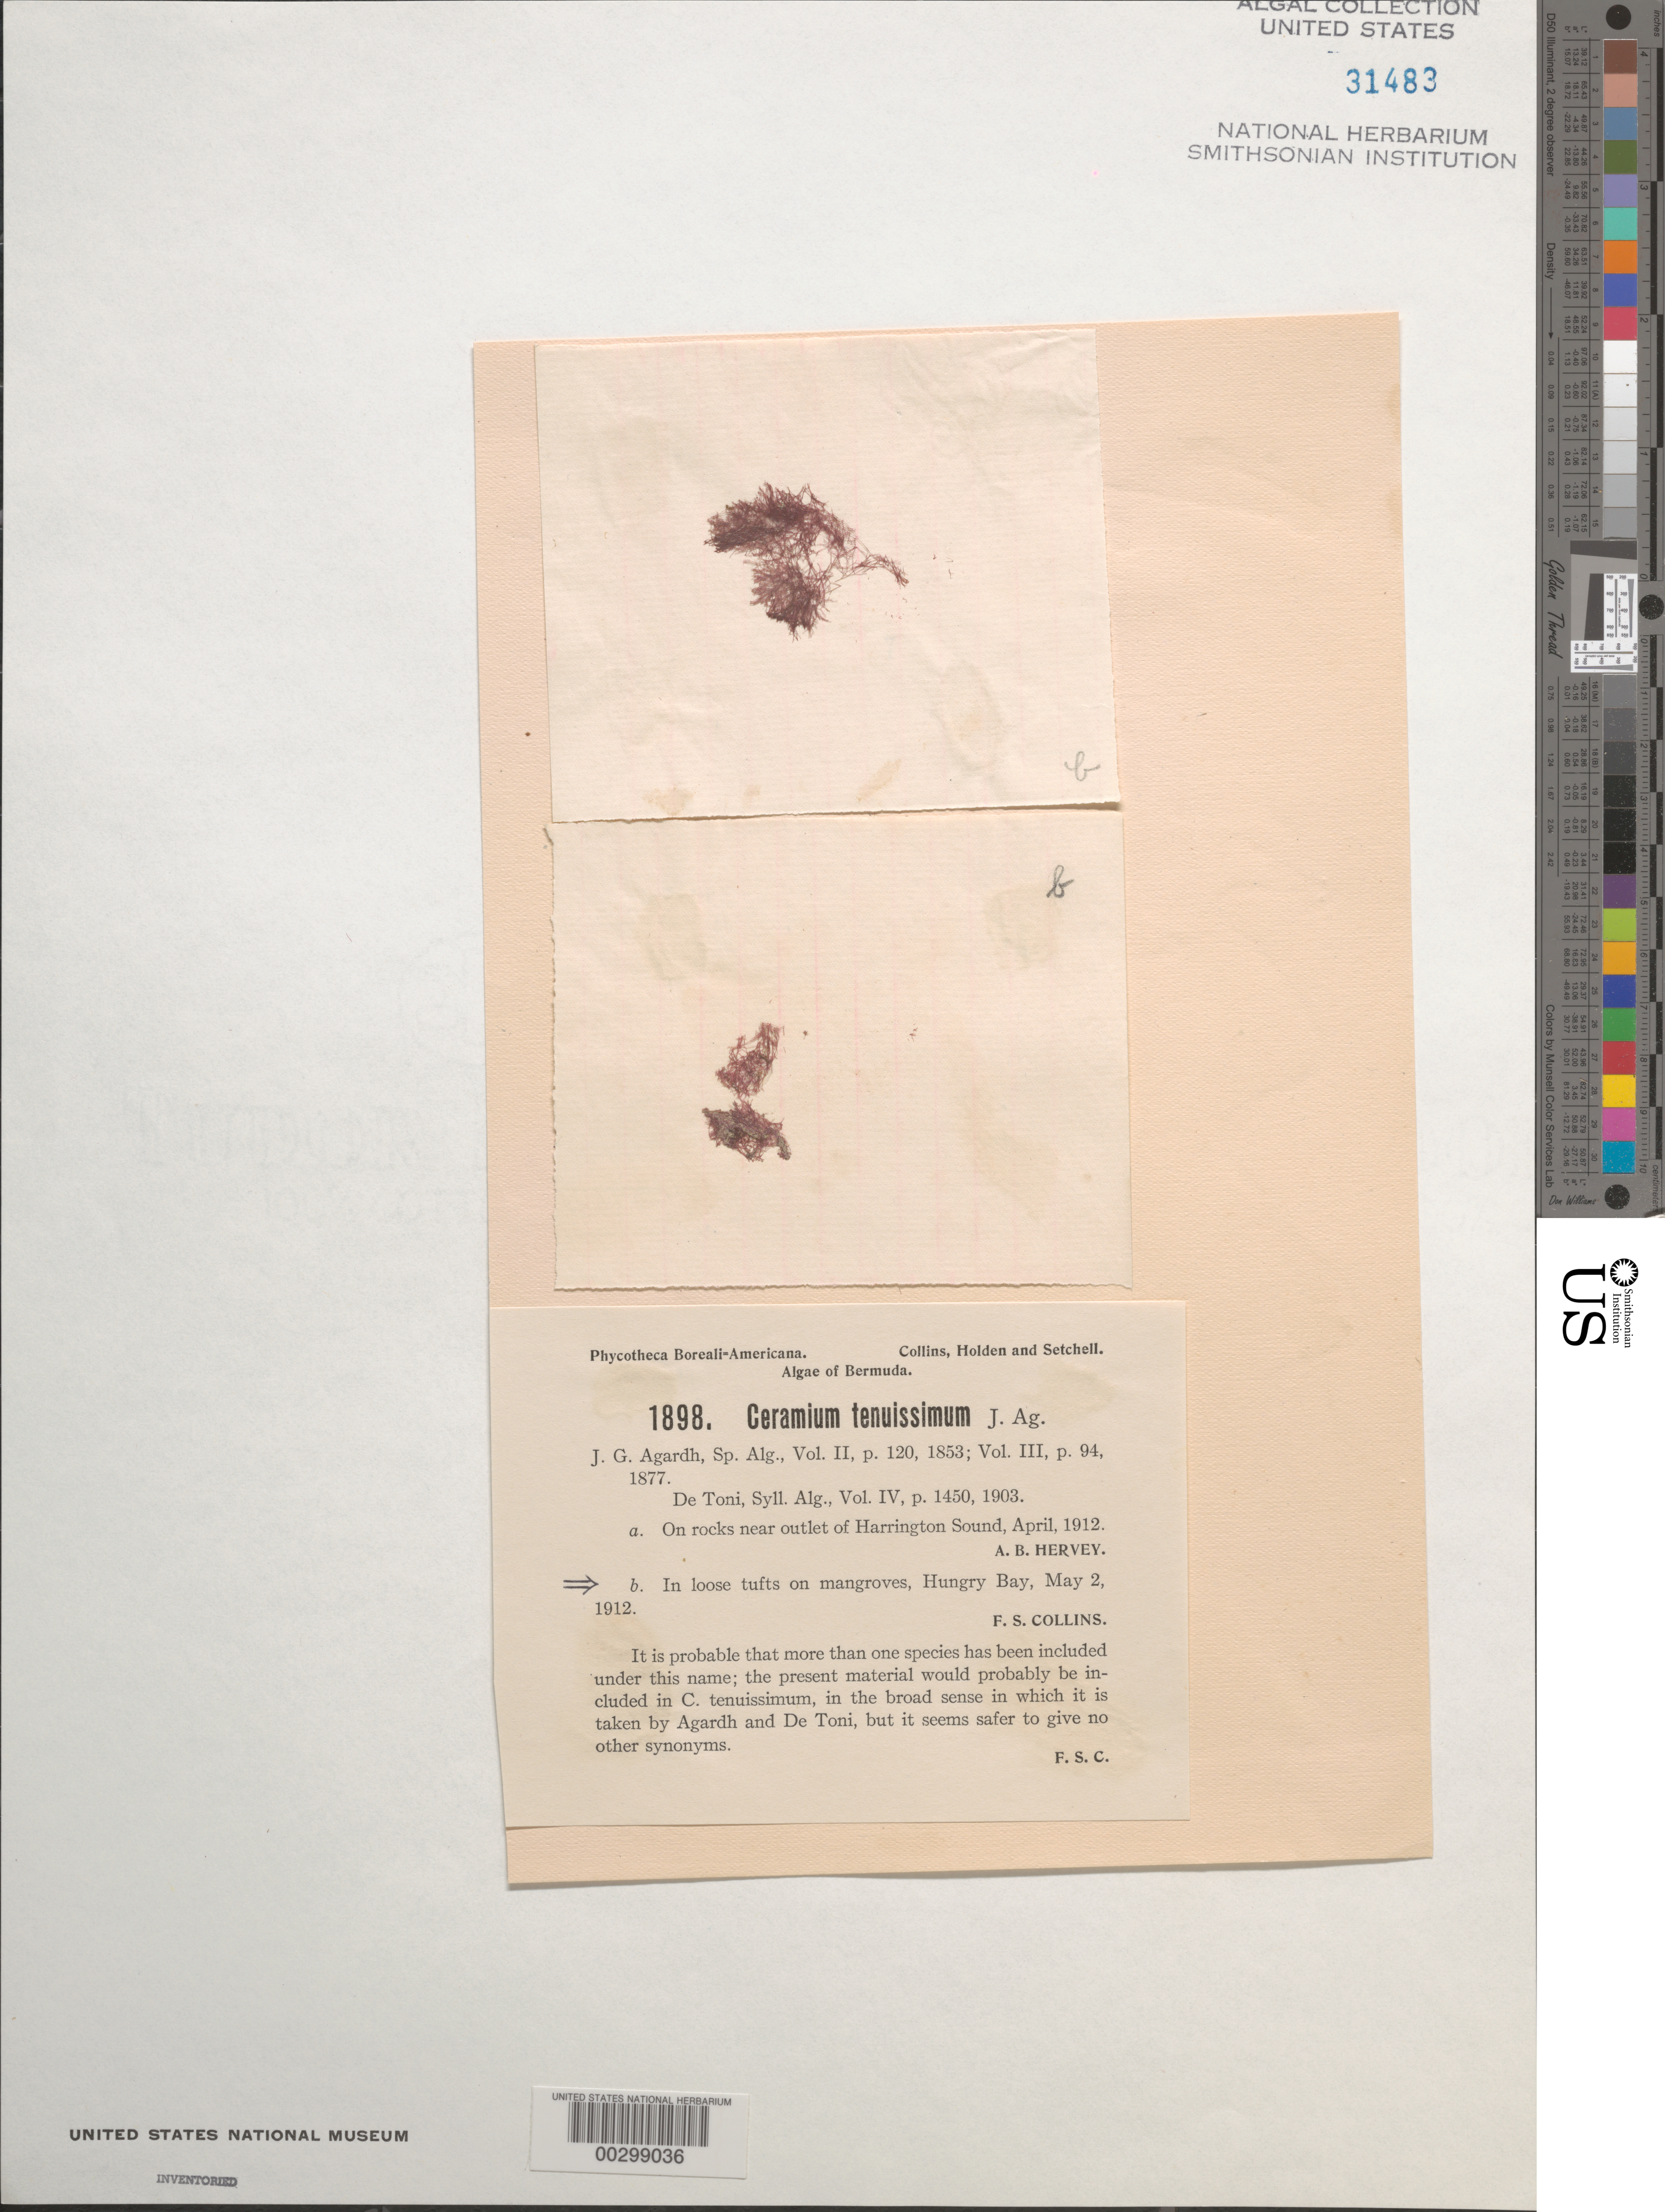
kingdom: Plantae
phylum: Rhodophyta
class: Florideophyceae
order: Ceramiales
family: Ceramiaceae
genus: Ceramium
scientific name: Ceramium diaphanum var. obscura, ined., 7/2023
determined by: Algae name updating Project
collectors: F. Collins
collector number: PB-A 1898b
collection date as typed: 02 May 1912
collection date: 1912-05-02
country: Bermuda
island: Bermuda Island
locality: Hungry Bay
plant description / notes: Collins, Holden & Setchell, Phycotheca Boreali-Americana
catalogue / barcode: US 31483